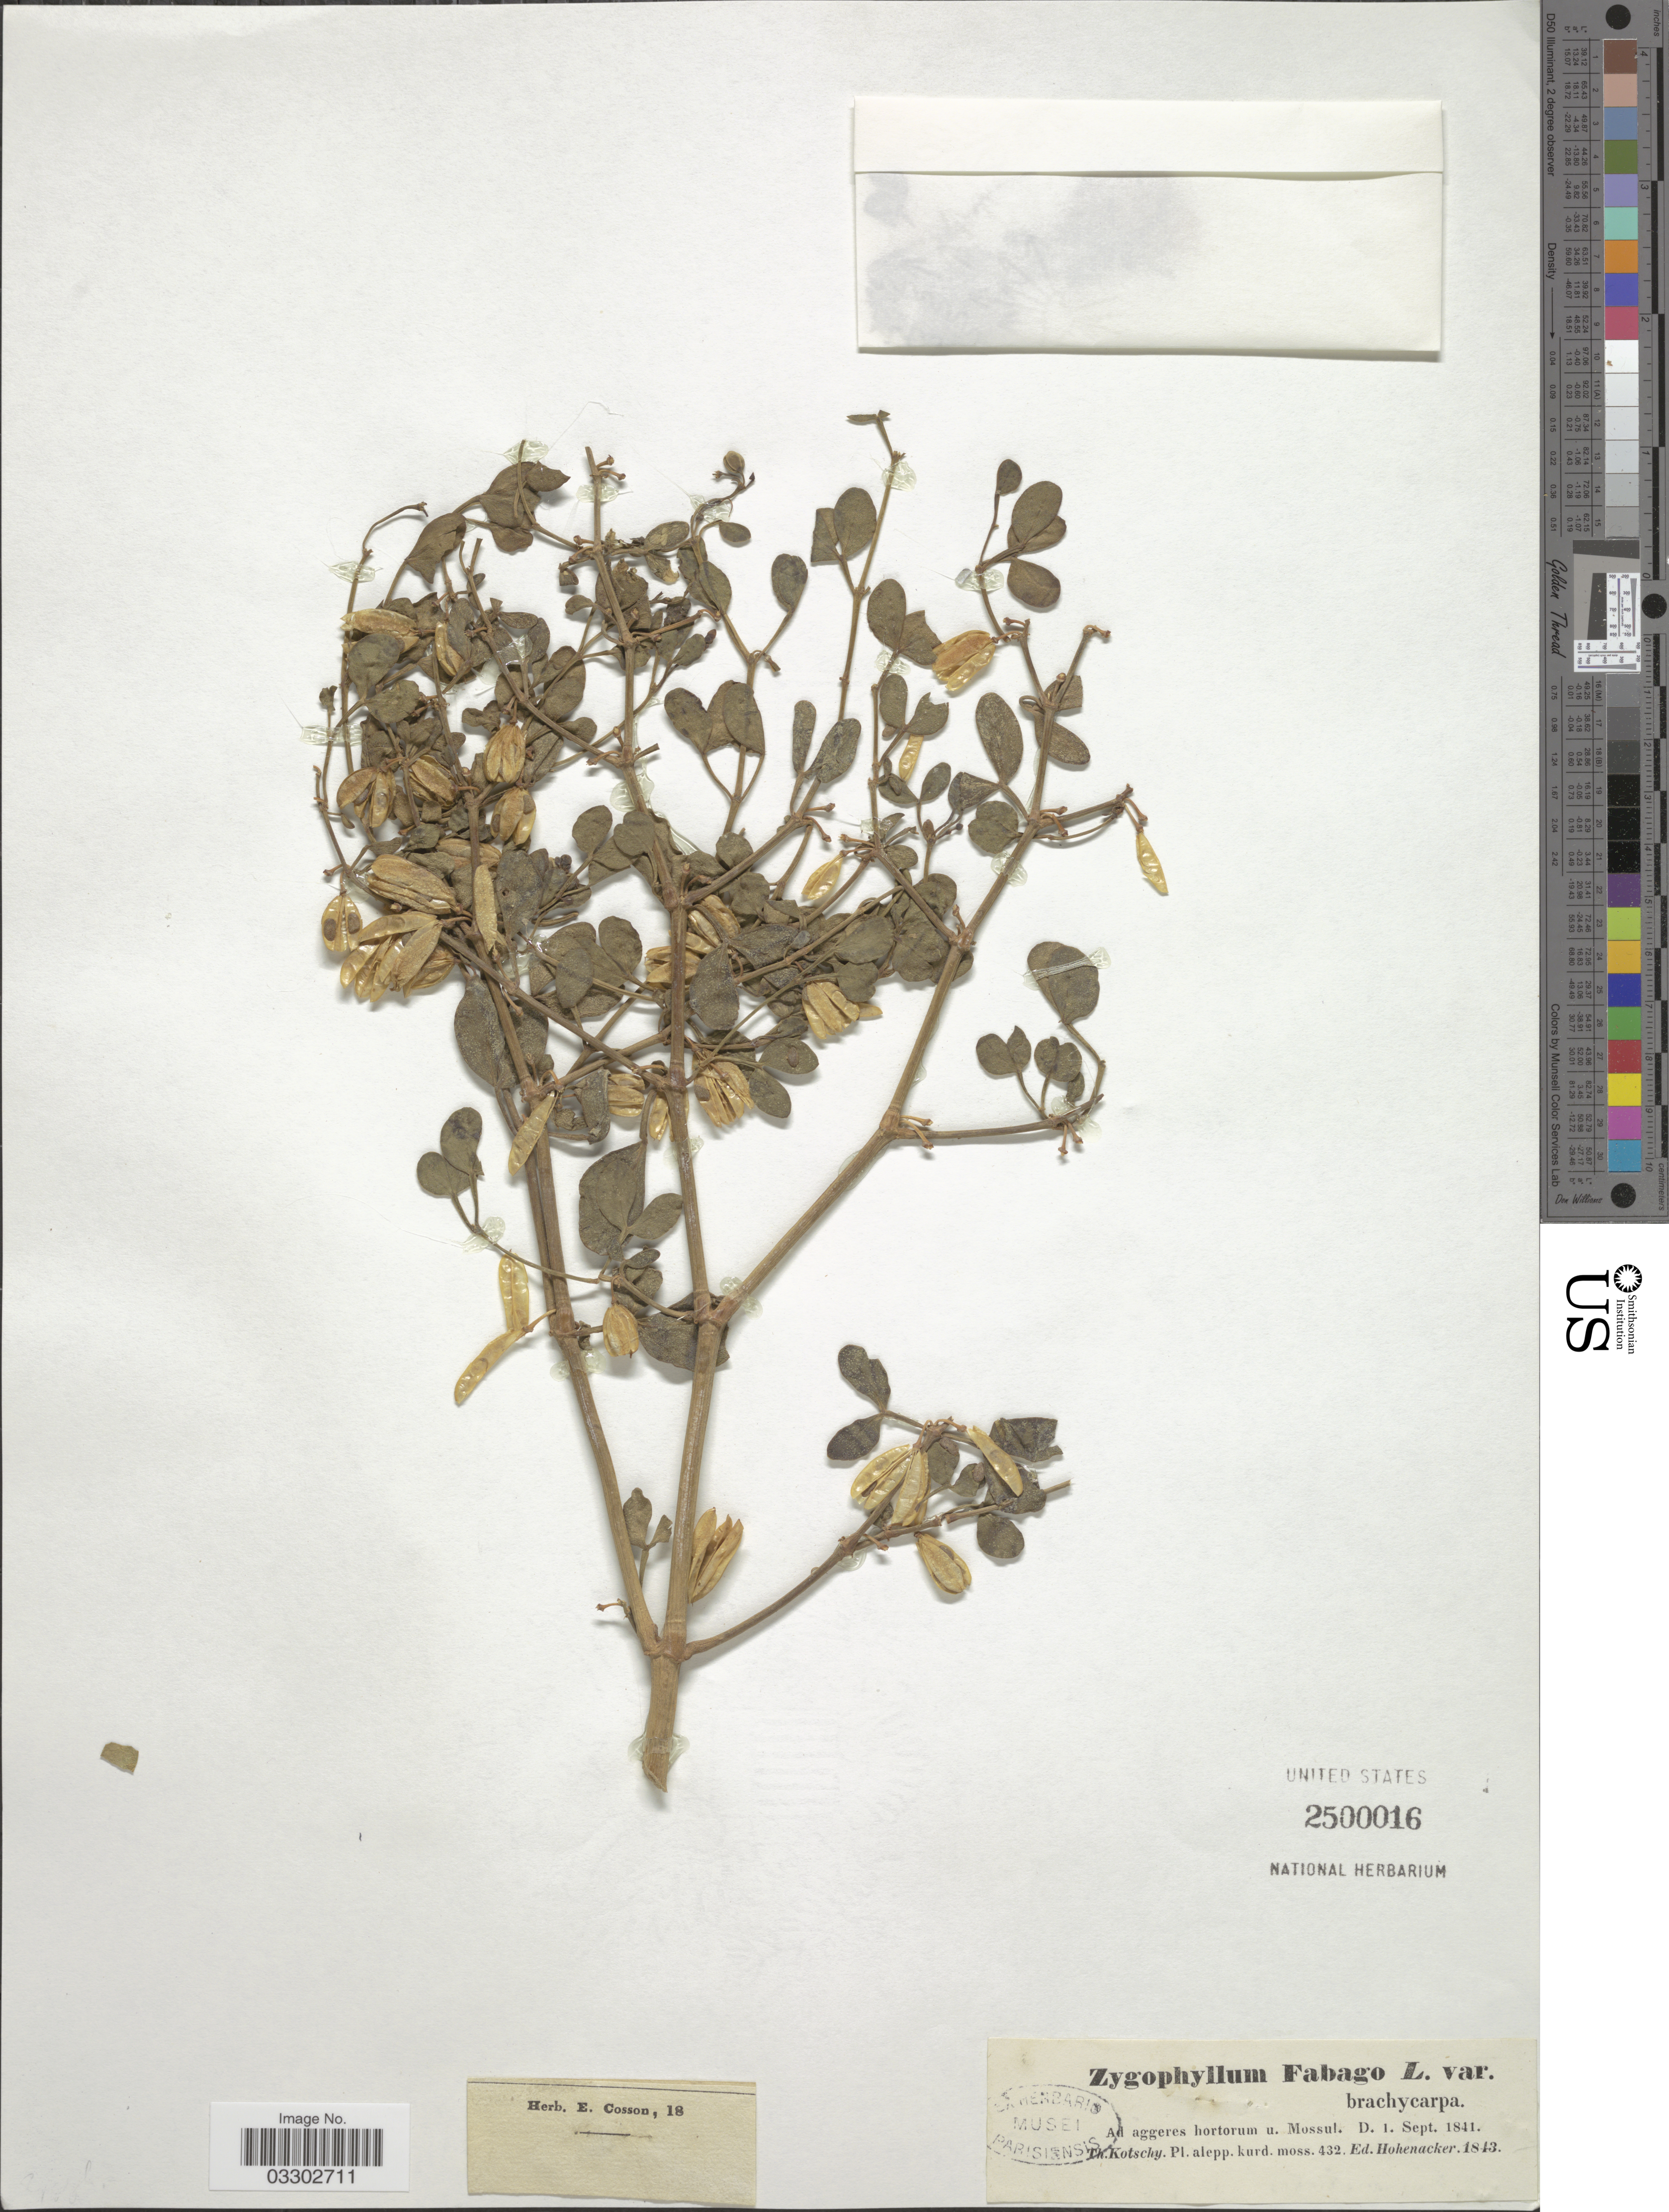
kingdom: Plantae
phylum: Tracheophyta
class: Magnoliopsida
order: Zygophyllales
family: Zygophyllaceae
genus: Zygophyllum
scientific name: Zygophyllum fabago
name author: L.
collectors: K. G. Kotschy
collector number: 432?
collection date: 1841-09-01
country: Iraq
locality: Ad aggeres hortorum u. Mossul.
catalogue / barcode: US 2500016